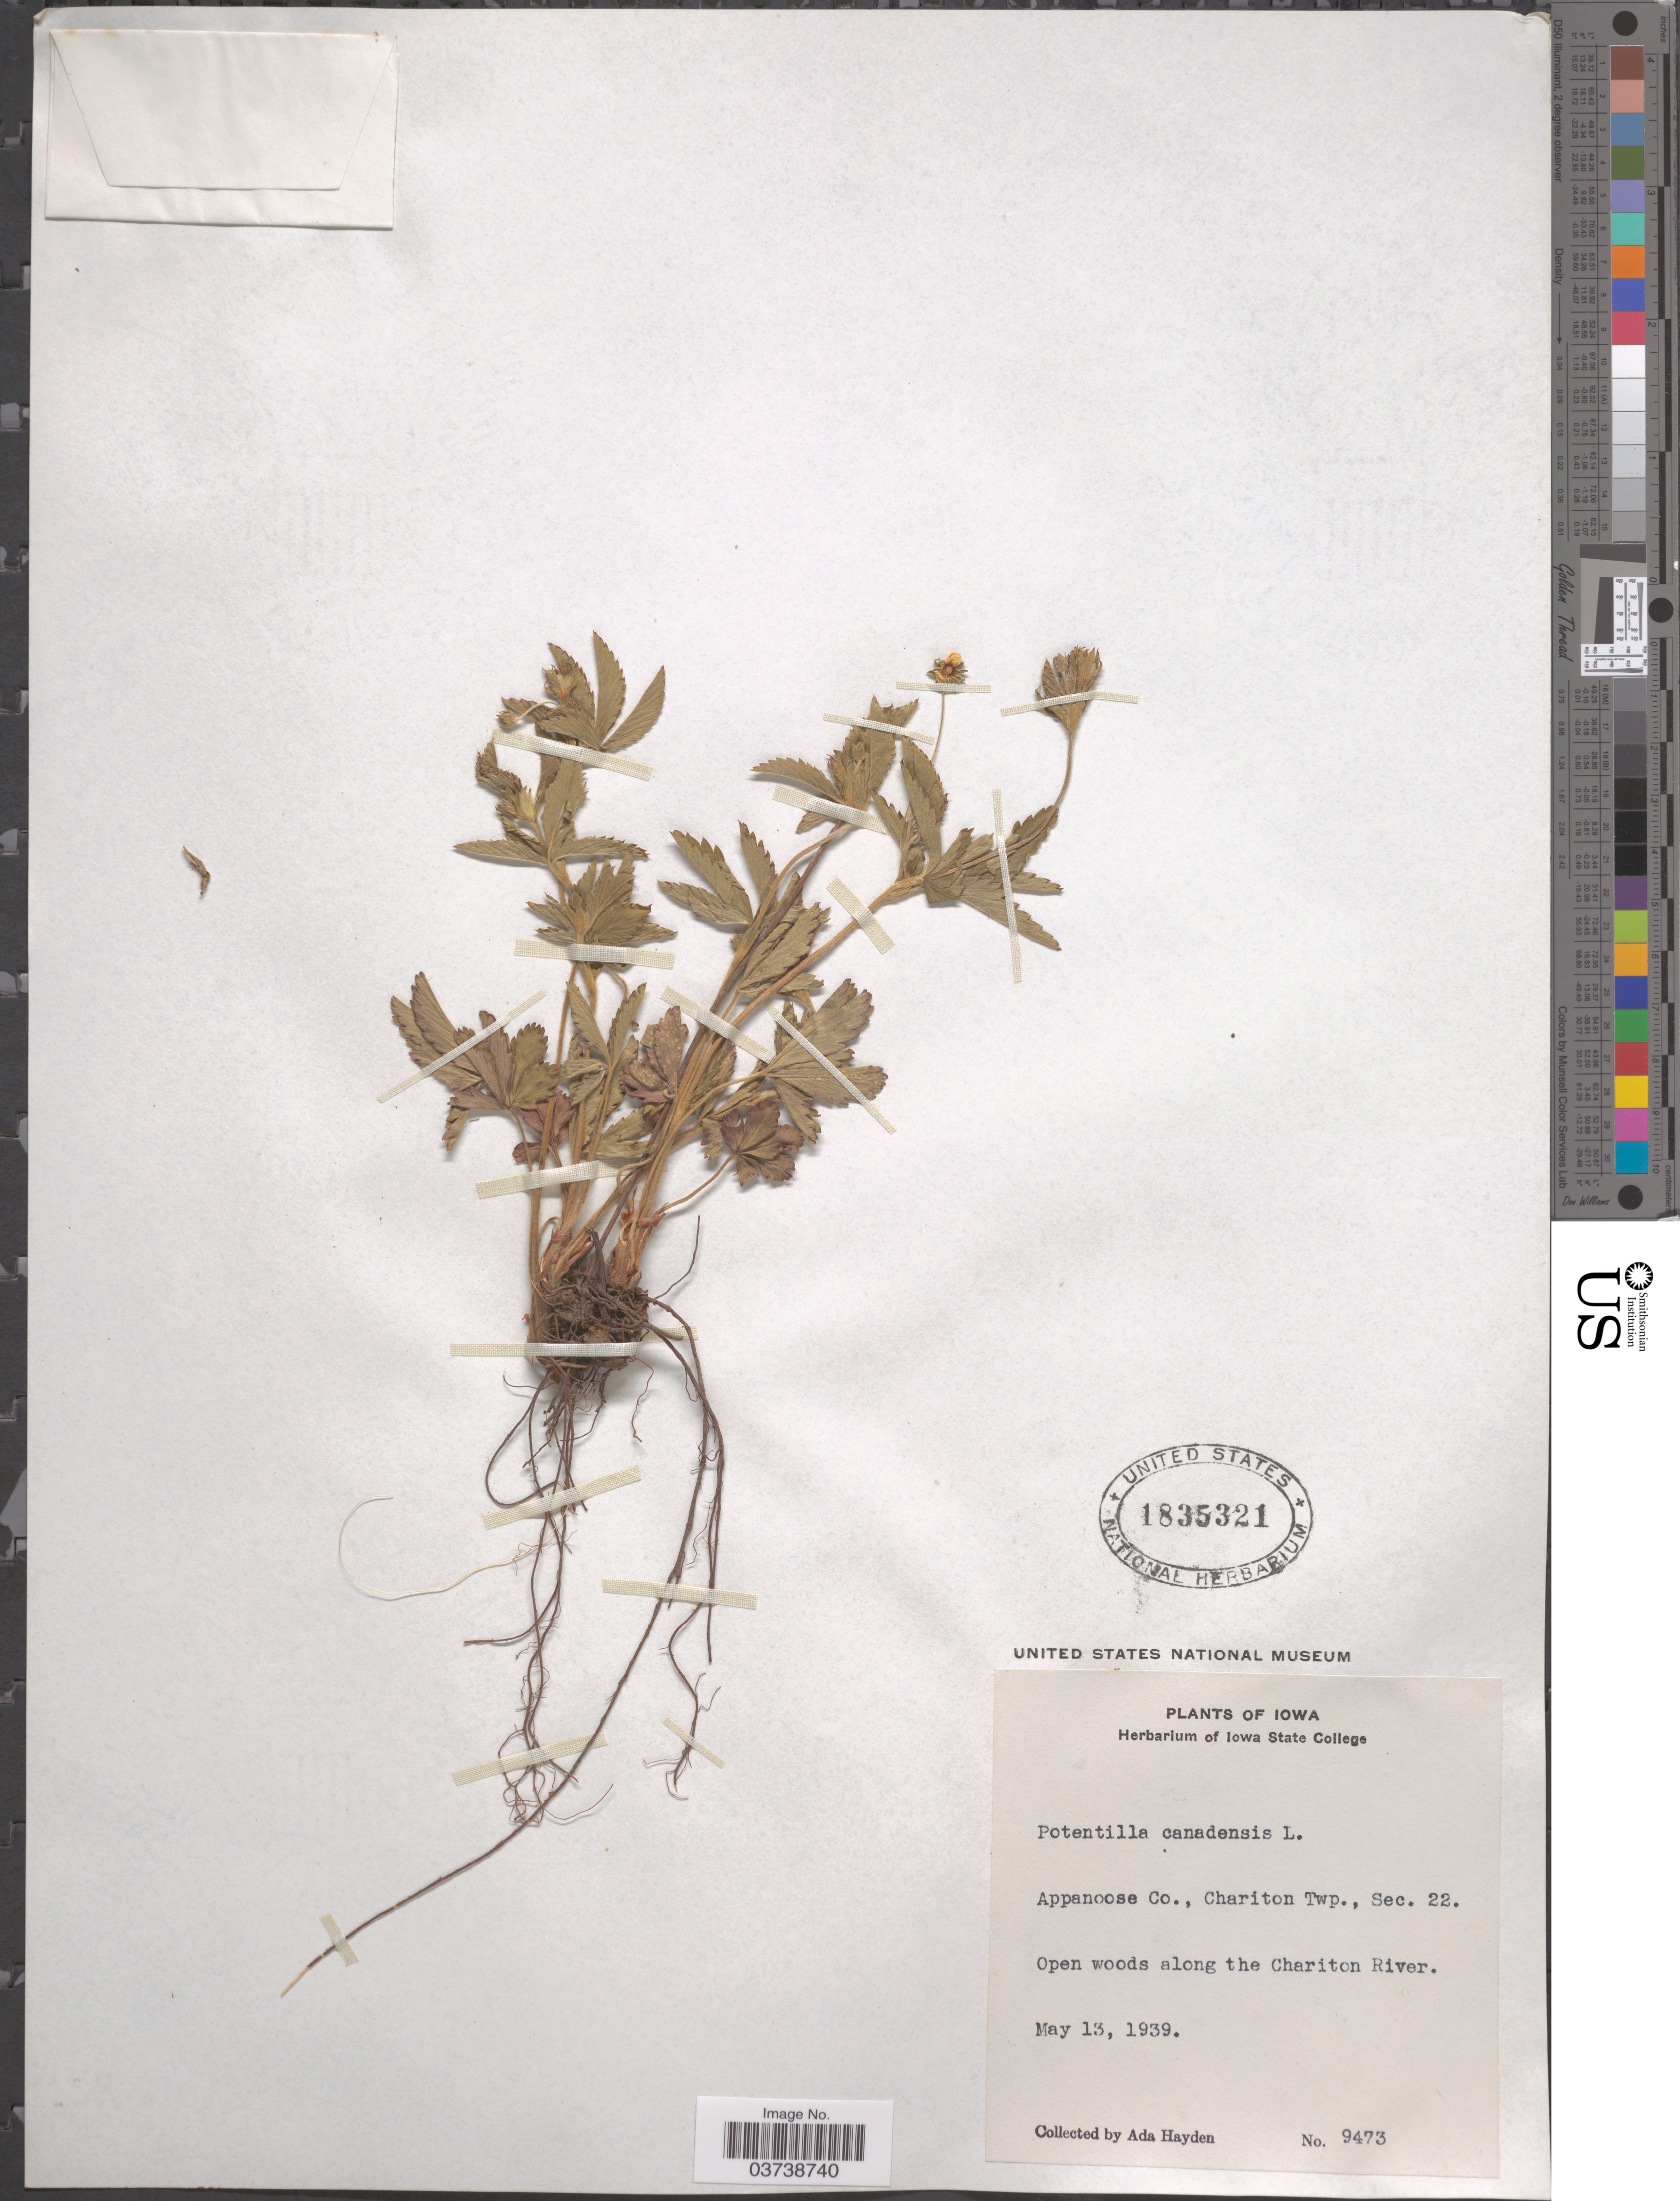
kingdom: Plantae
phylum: Tracheophyta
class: Magnoliopsida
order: Rosales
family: Rosaceae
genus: Potentilla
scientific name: Potentilla canadensis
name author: L.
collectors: Ada Hayden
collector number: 9473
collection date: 1939-05-13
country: United States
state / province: Iowa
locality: Appanoose Co., Chariton Twp., Sec. 22. Open woods along the Chariton River.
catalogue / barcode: US 1835321